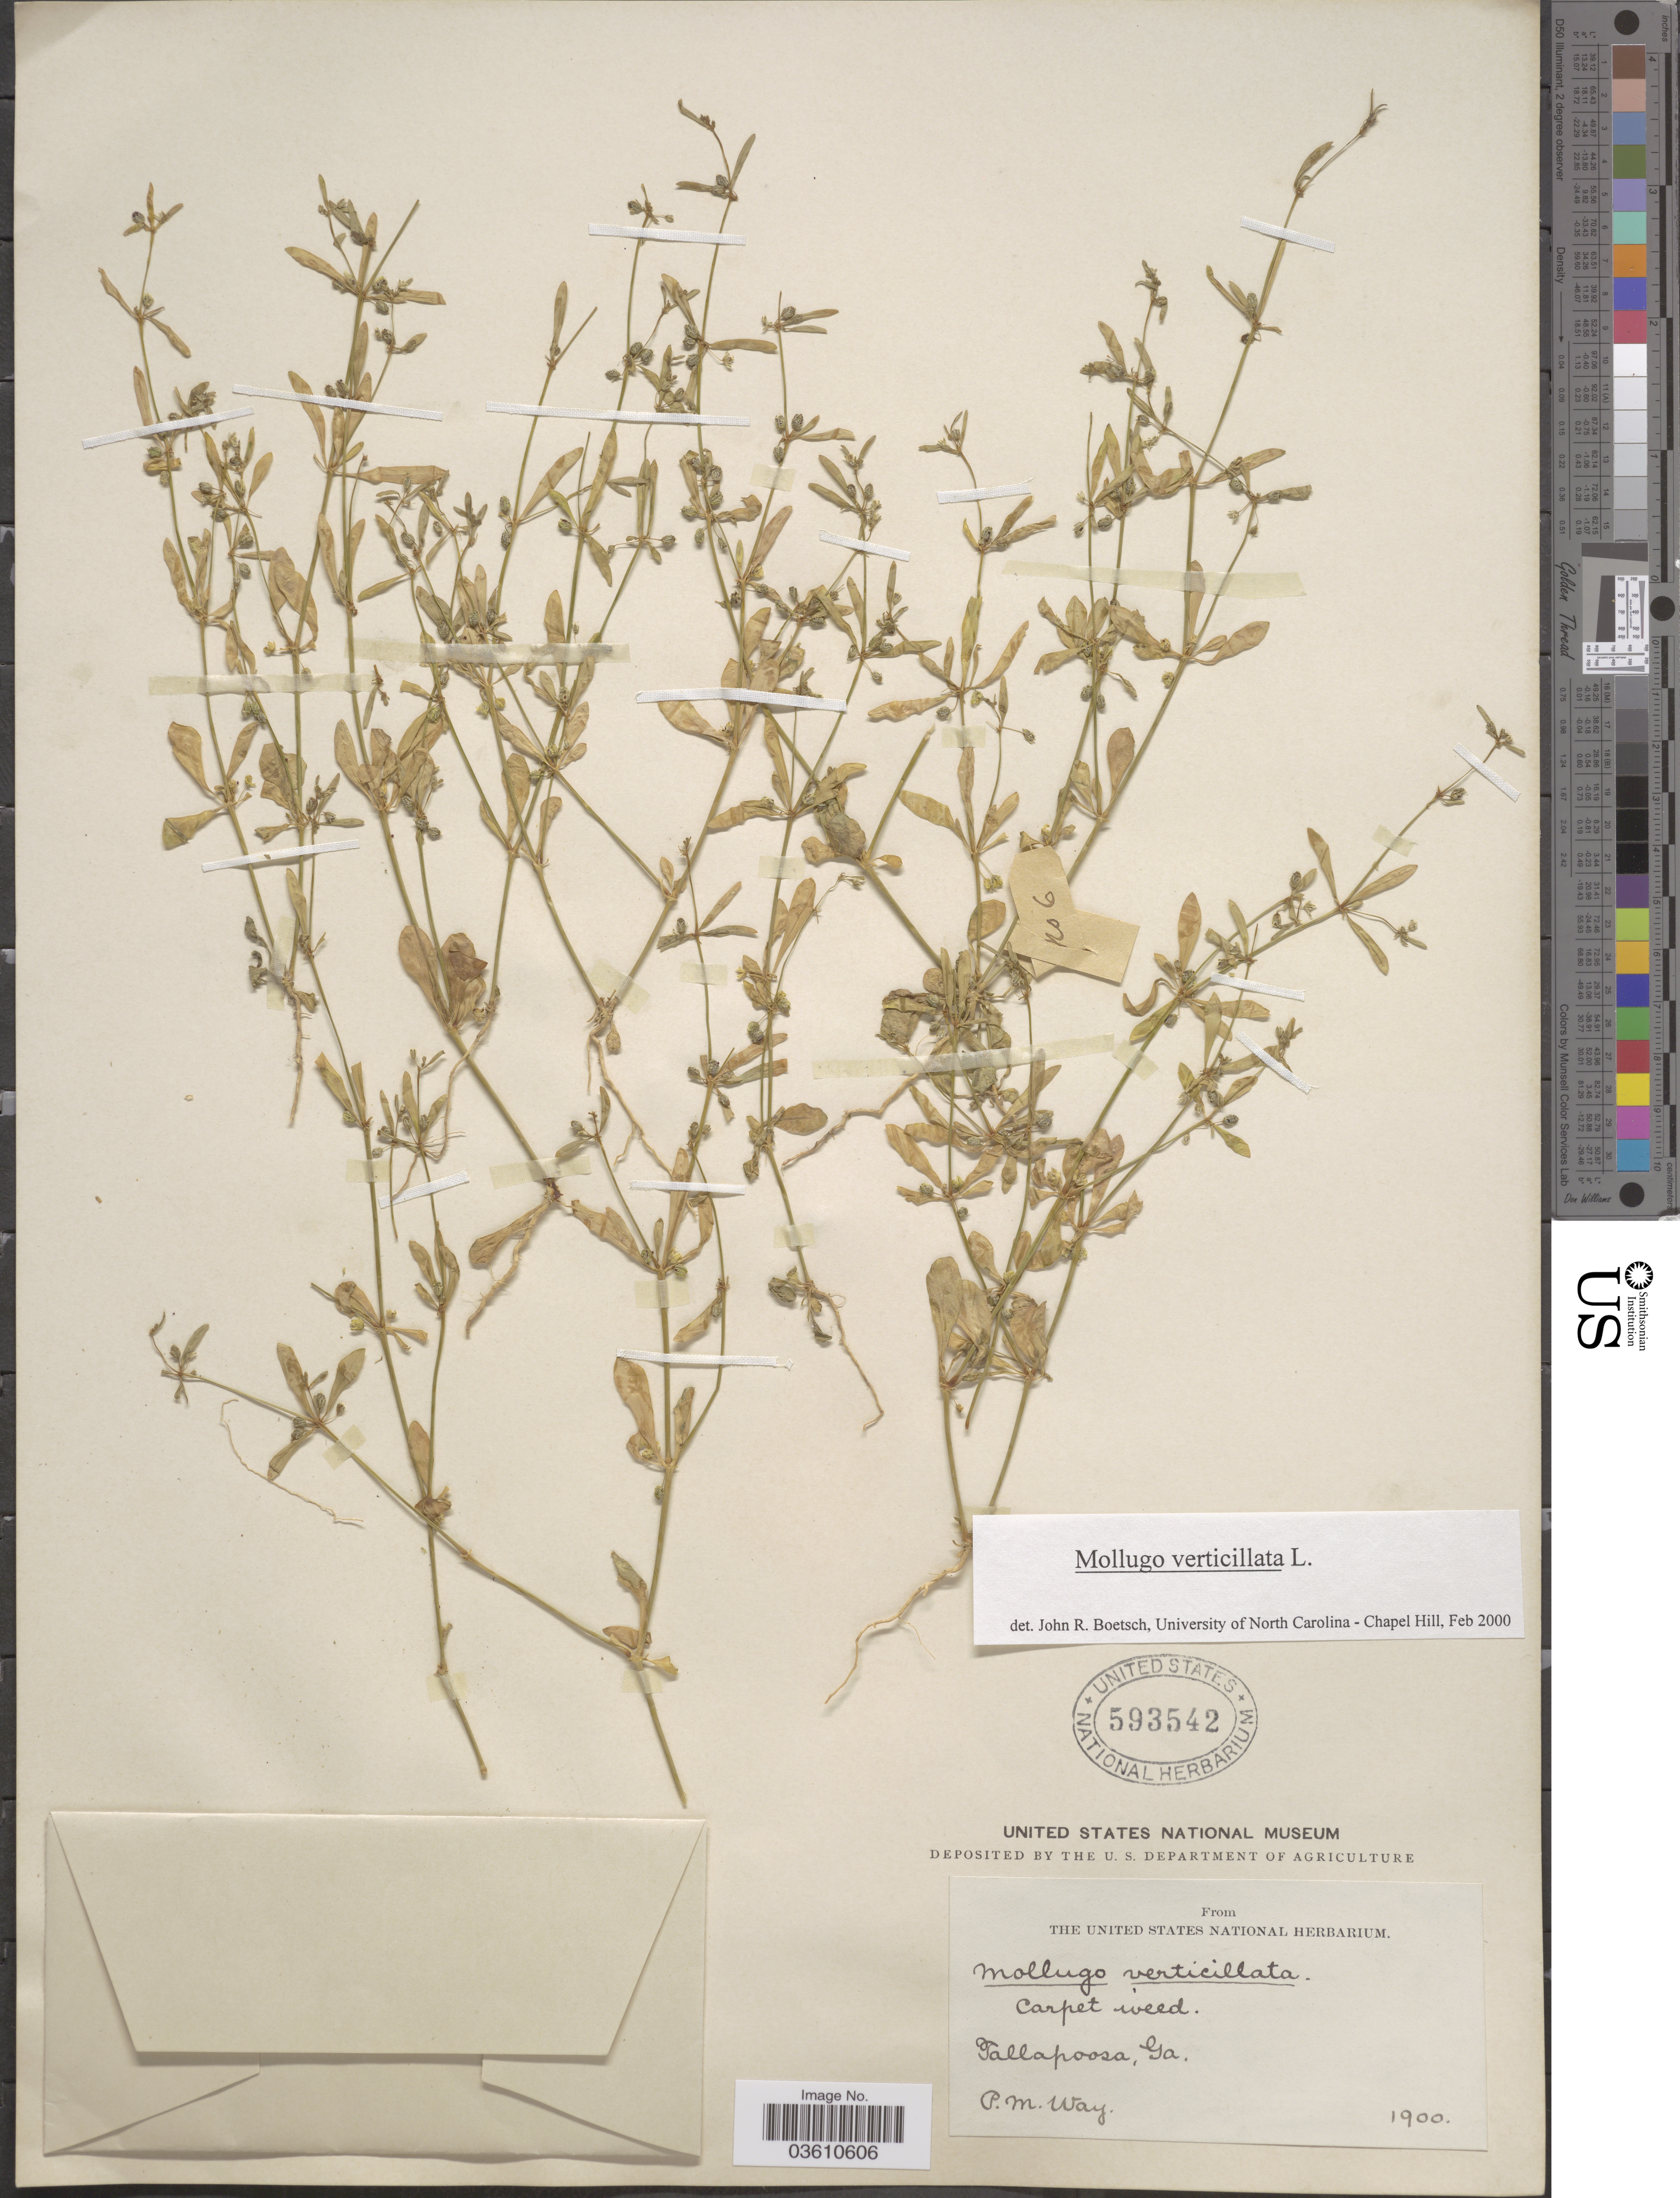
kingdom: Plantae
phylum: Tracheophyta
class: Magnoliopsida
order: Caryophyllales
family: Molluginaceae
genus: Mollugo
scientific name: Mollugo verticillata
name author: L.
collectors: P. Way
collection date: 1900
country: United States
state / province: Georgia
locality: Tallapoosa.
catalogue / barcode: US 593542